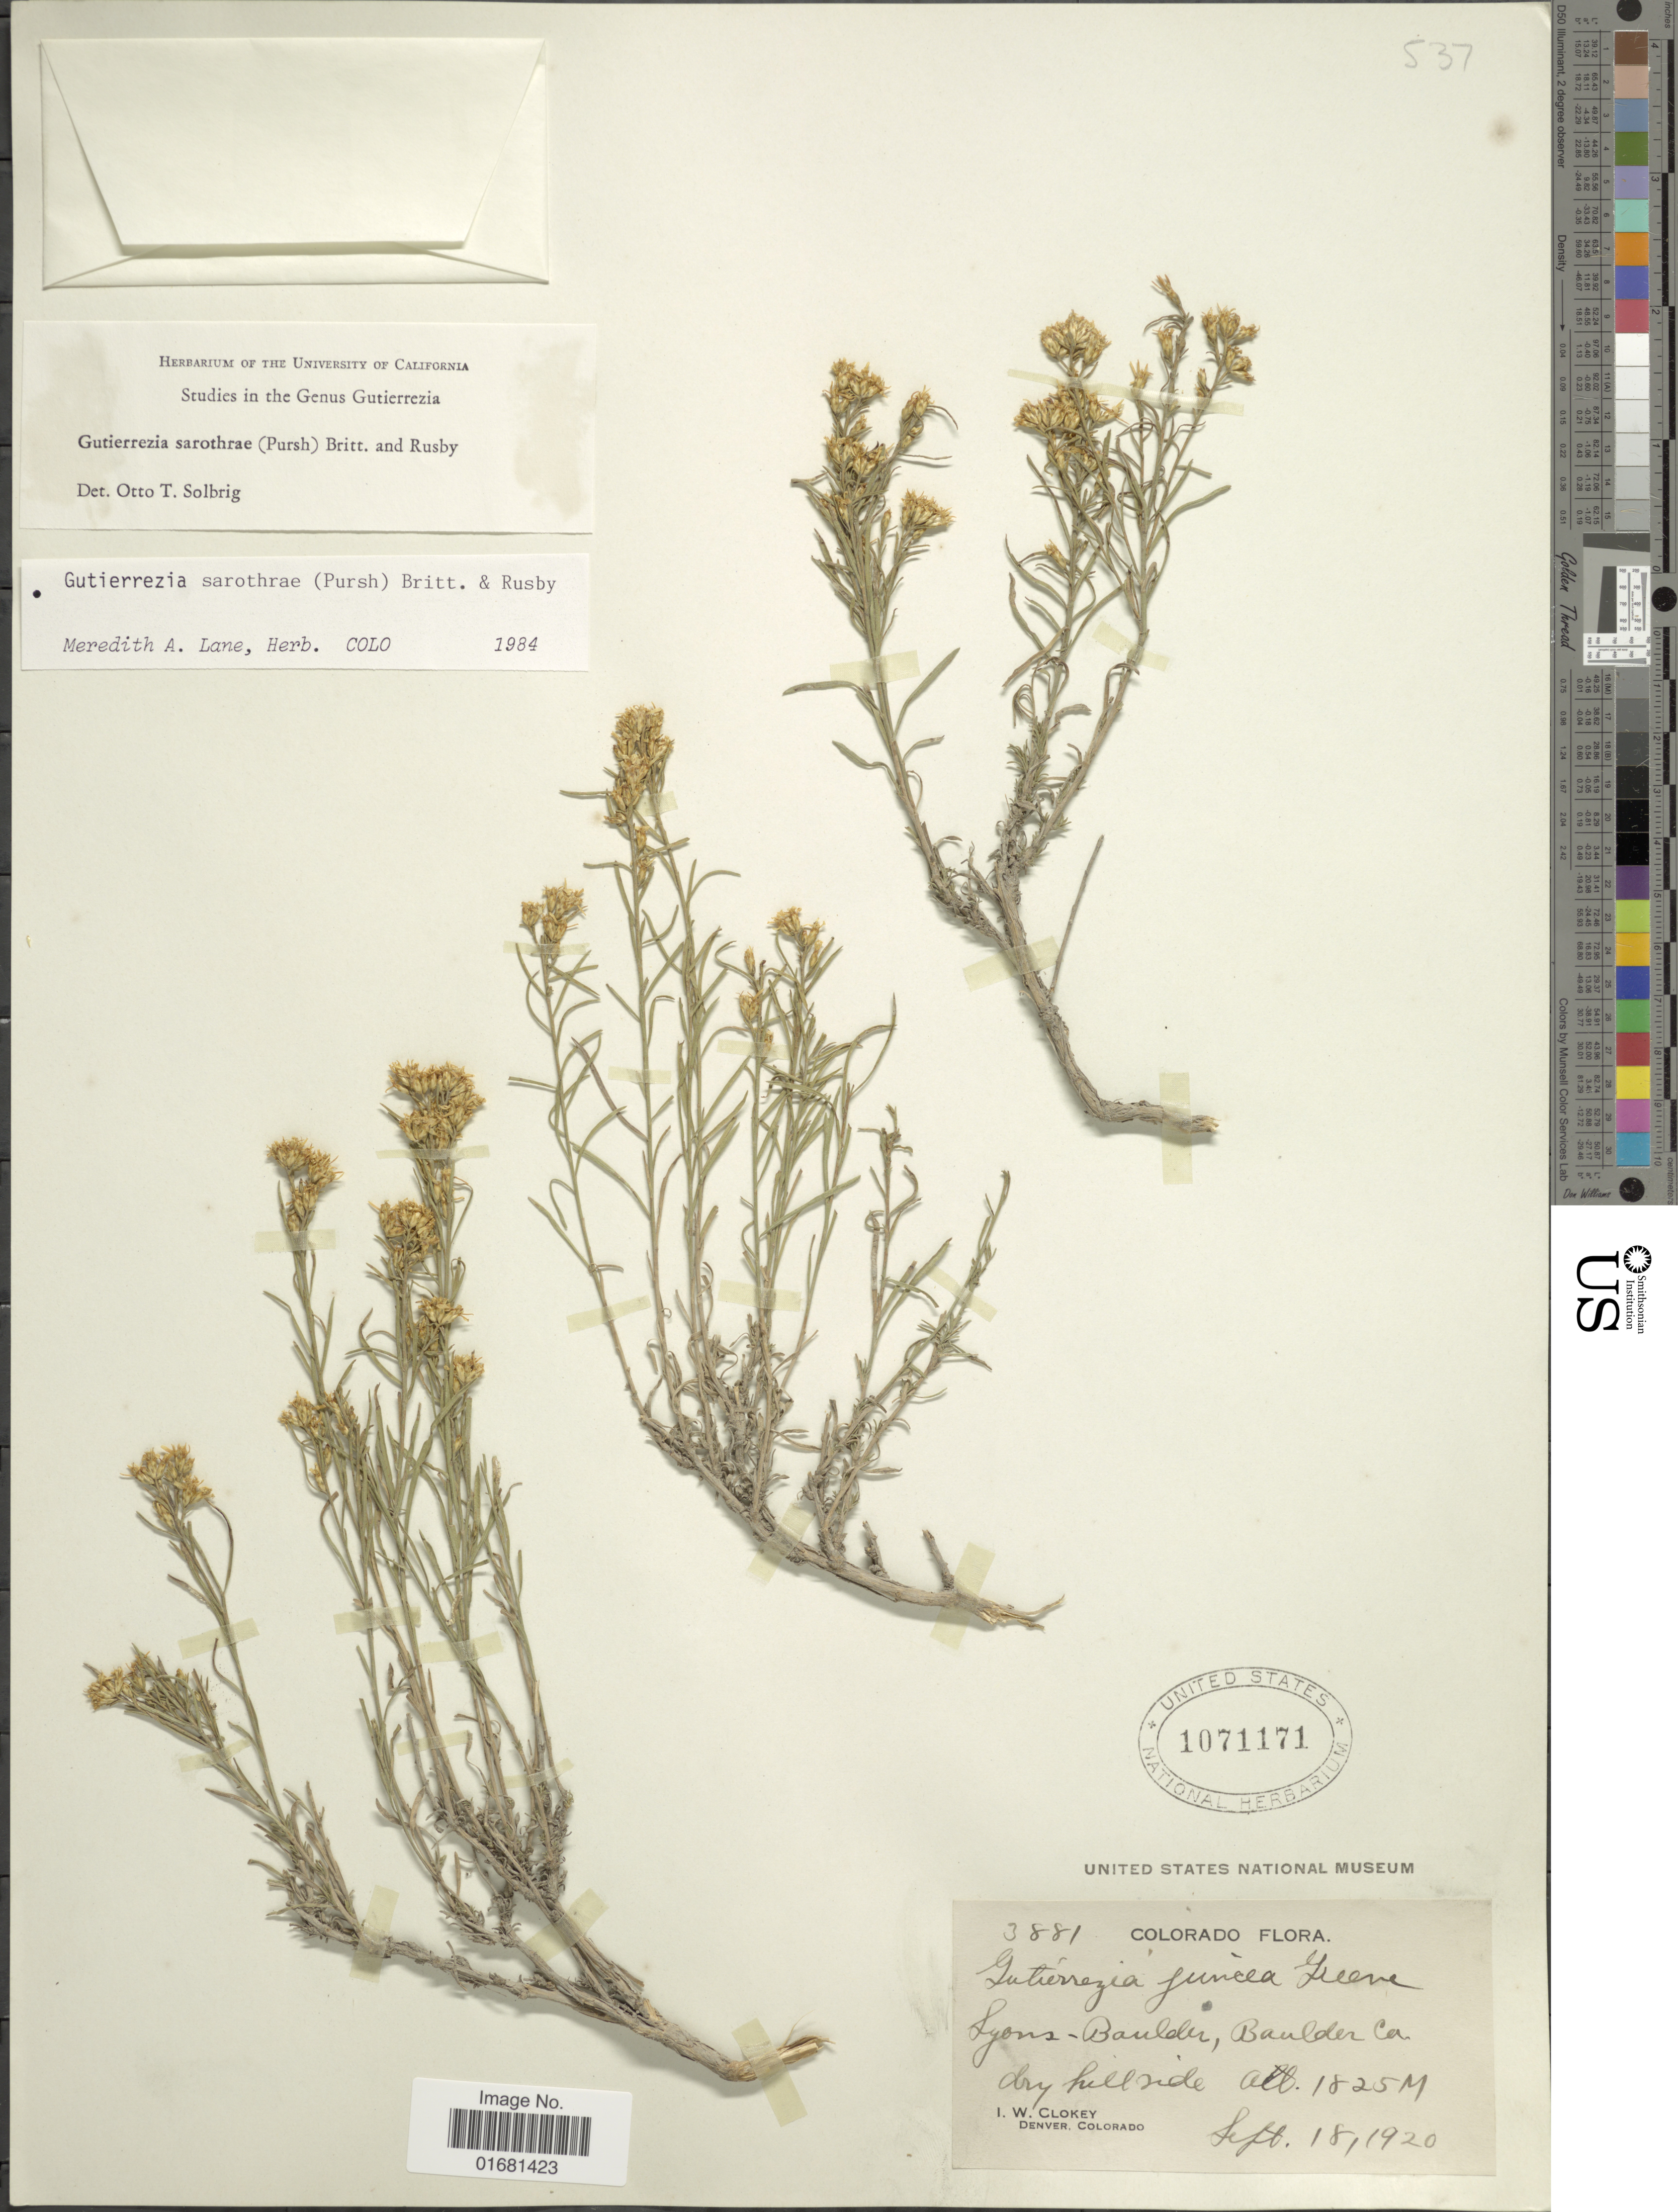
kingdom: Plantae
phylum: Tracheophyta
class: Magnoliopsida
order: Asterales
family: Asteraceae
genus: Gutierrezia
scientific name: Gutierrezia sarothrae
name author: (Pursh) Britton & Rusby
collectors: I. W. Clokey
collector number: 3881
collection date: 1920-09-18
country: United States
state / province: Colorado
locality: Colorado. dry hillside. Lyons-Boulder, Boulder Co.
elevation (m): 1825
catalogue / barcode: US 1071171